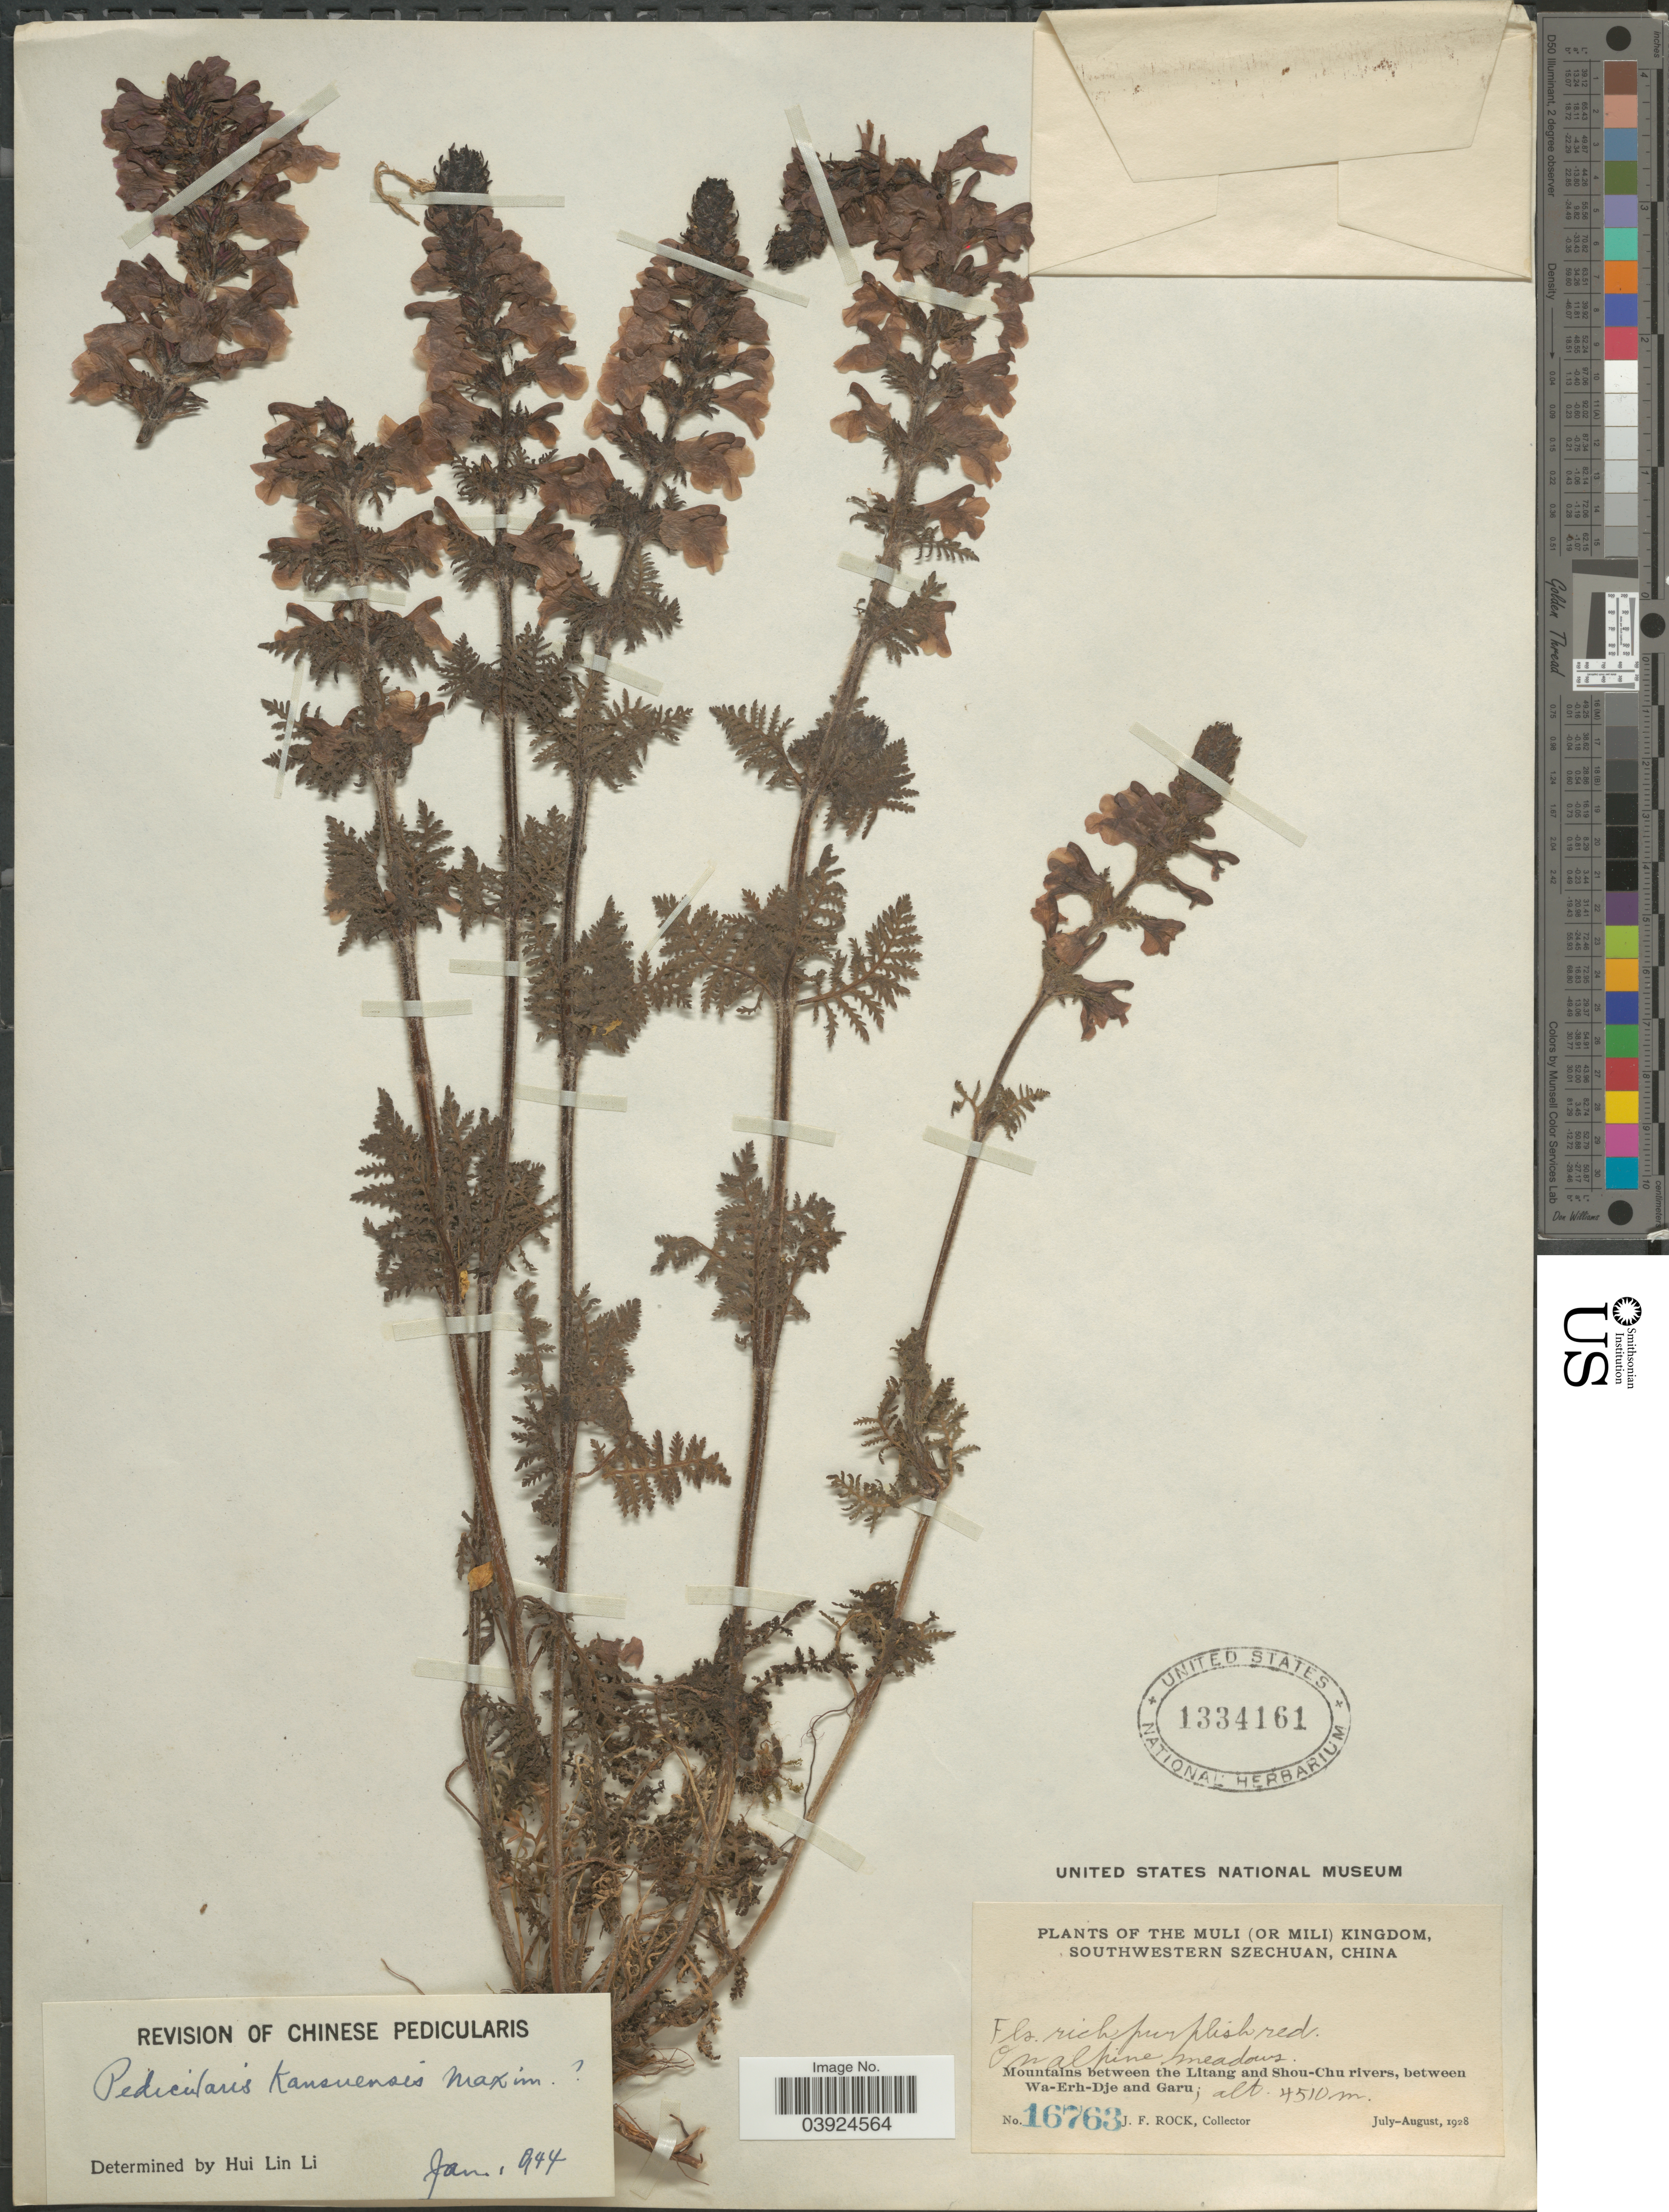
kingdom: Plantae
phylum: Tracheophyta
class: Magnoliopsida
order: Lamiales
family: Orobanchaceae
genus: Pedicularis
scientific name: Pedicularis kansuensis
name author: Maxim.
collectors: J. Rock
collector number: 16763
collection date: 1928-07/1928-08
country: China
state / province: Sichuan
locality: The Muli (or Mili) Kingdom, southwestern Szechuan. Mountains between the Litand and Shou-Chu rivers, between Wa-Erh-Dje and Garu.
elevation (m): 4510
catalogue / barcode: US 1334161